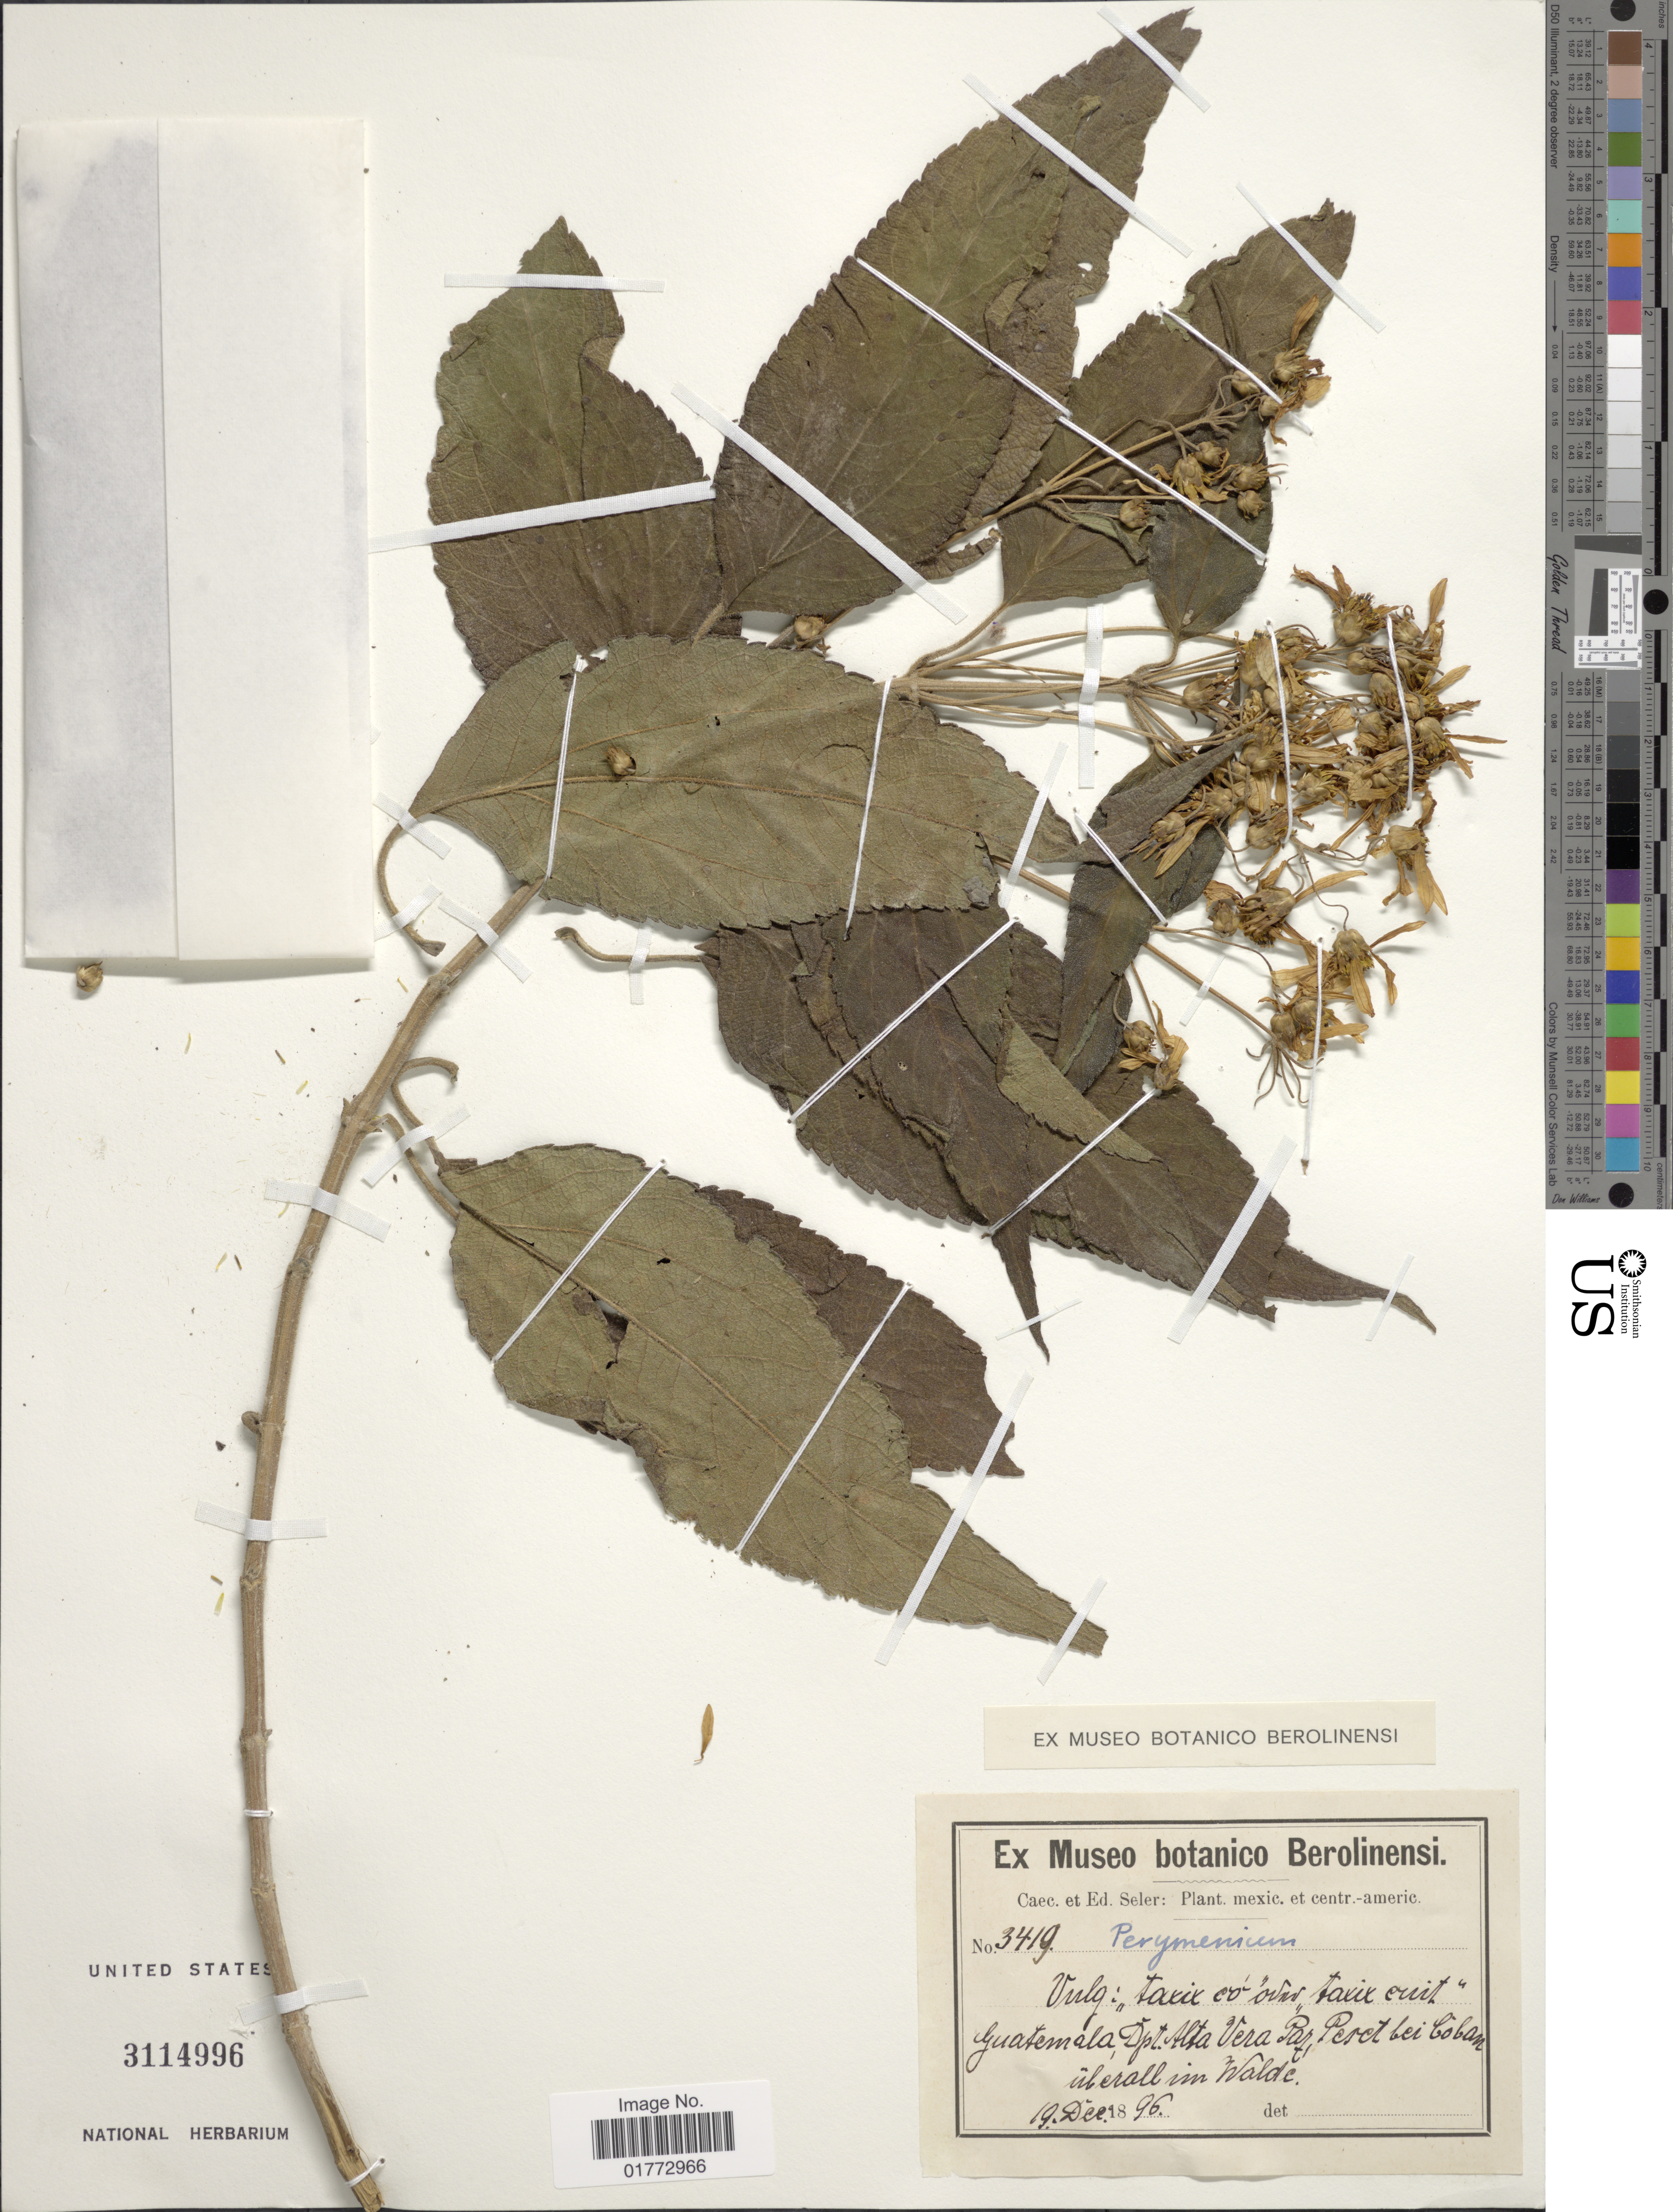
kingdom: Plantae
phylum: Tracheophyta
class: Magnoliopsida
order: Asterales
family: Asteraceae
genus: Perymenium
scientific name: Perymenium sp.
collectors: ex Caec. et Ed Seler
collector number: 3419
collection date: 1896-12-19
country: Guatemala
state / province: Alta Verapaz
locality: Perct bei Coban uberall in Walde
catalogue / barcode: US 3114996